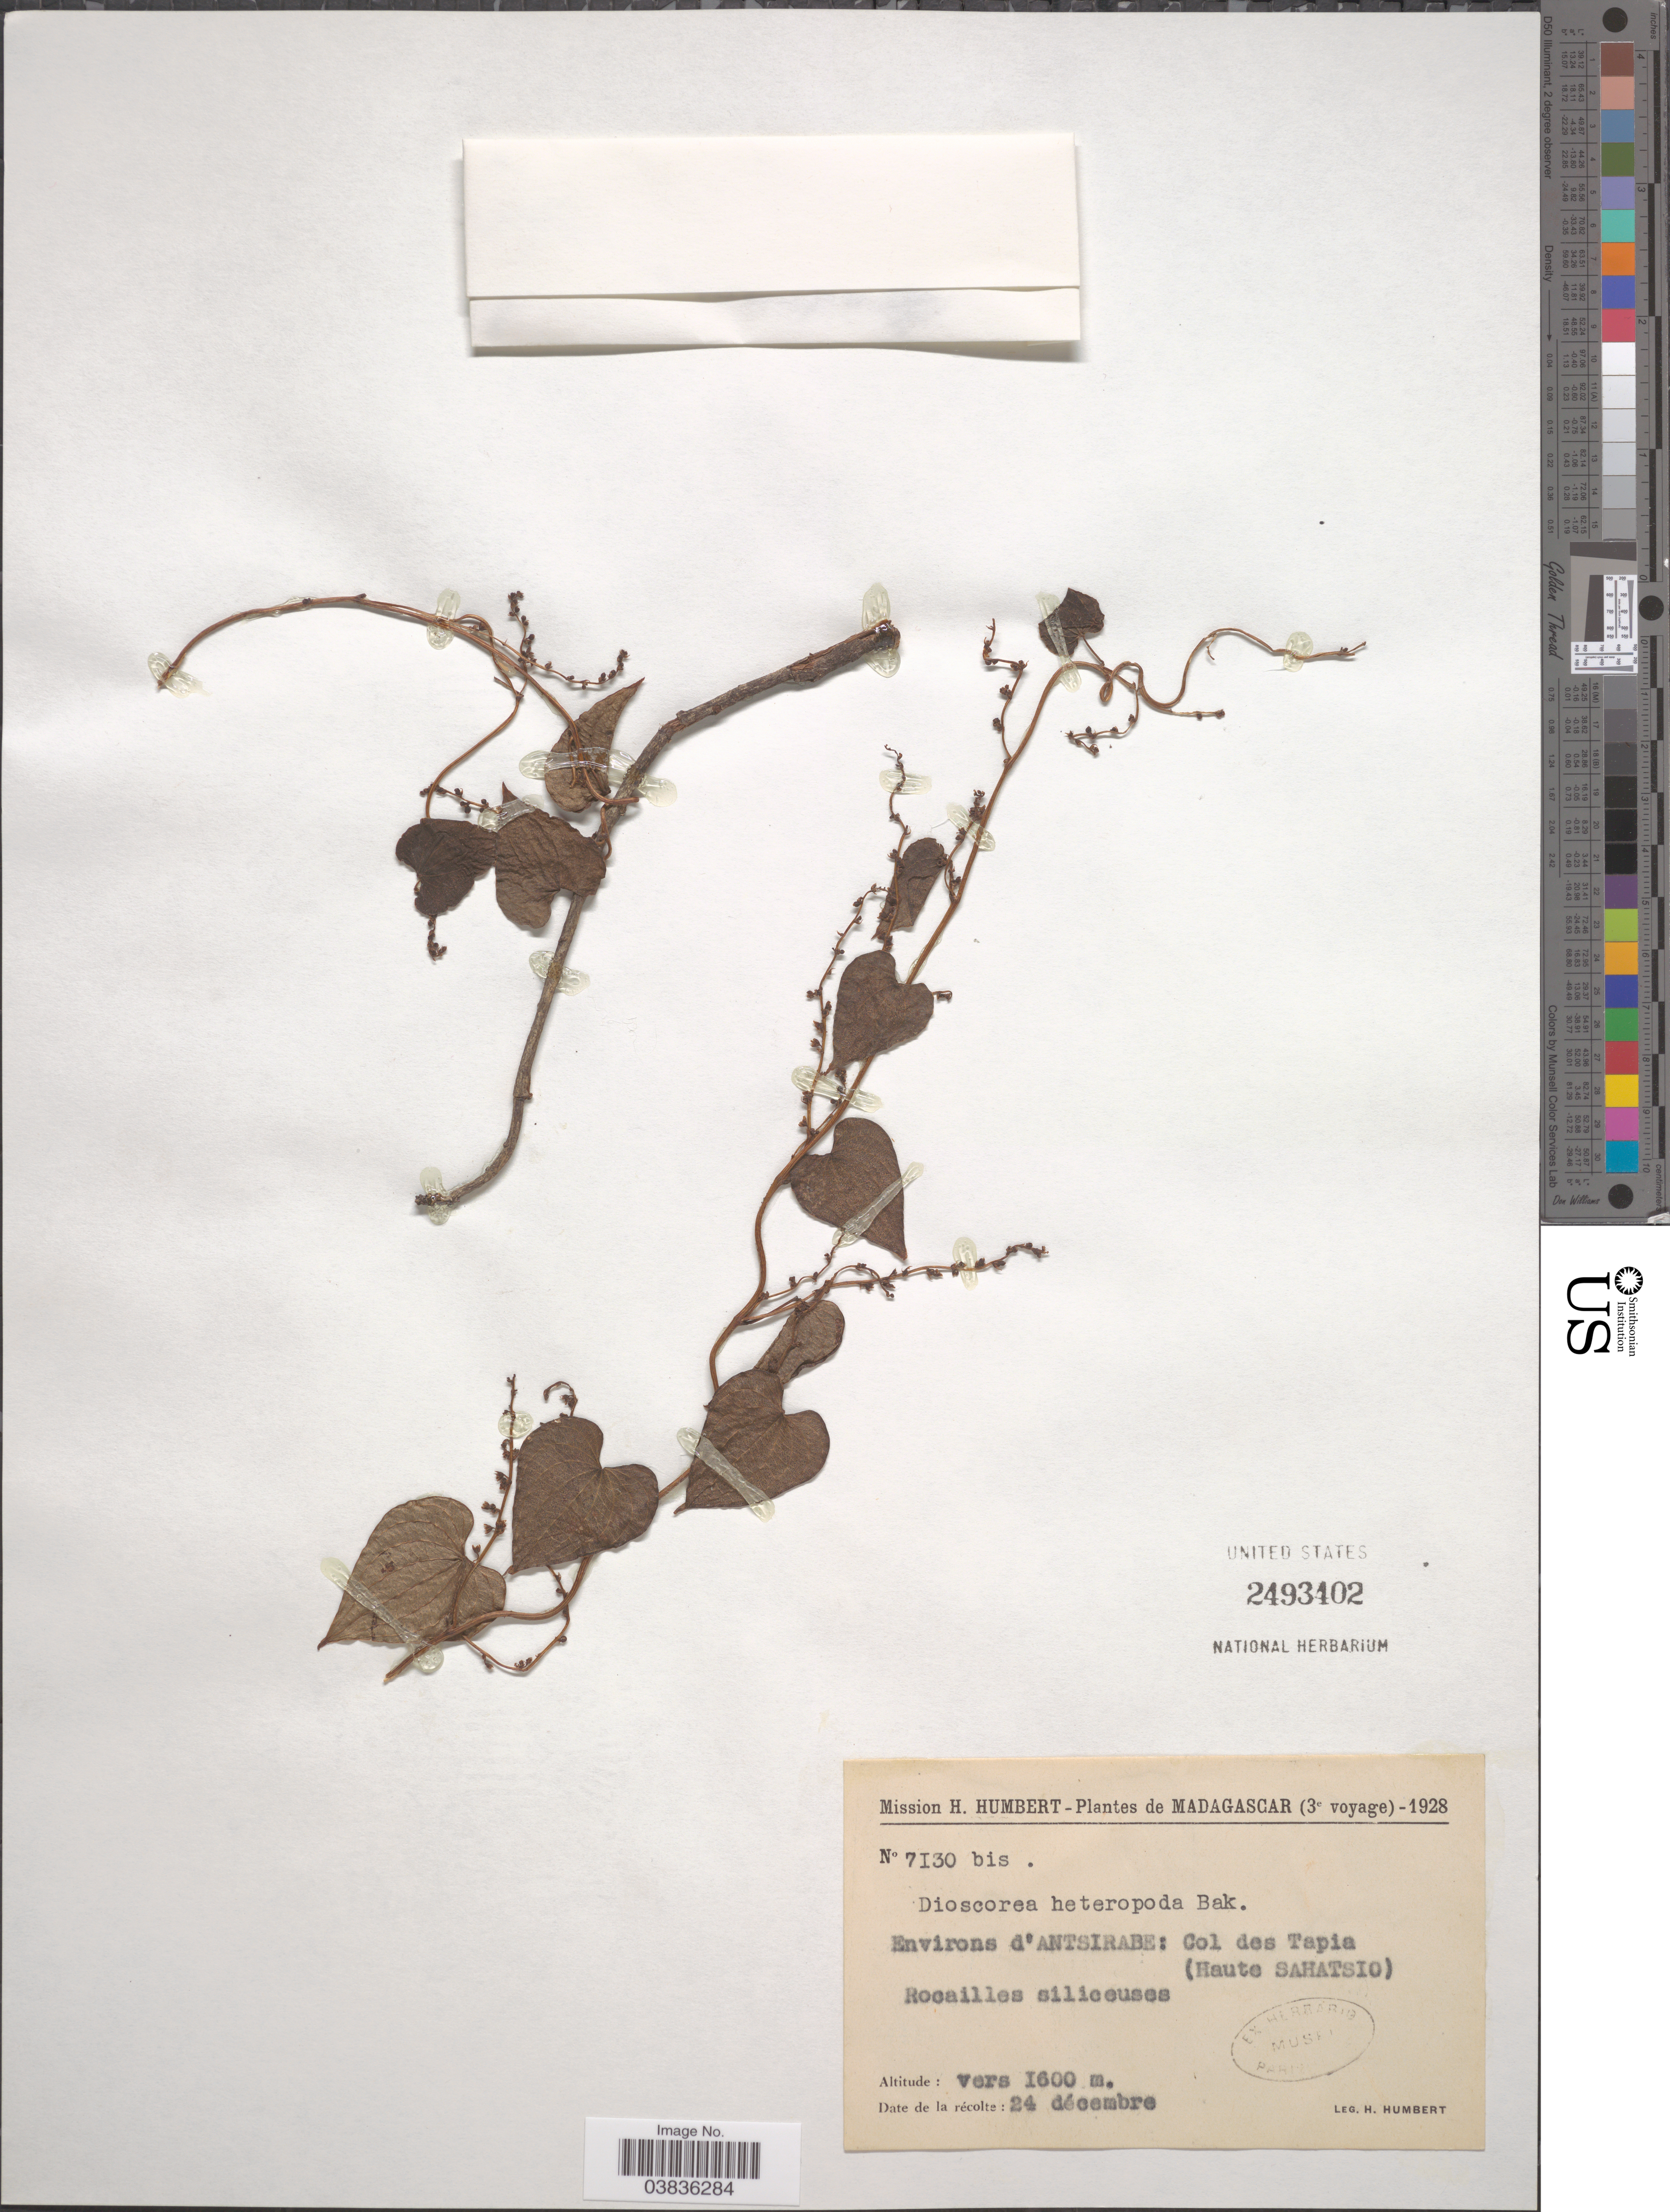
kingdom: Plantae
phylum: Tracheophyta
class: Liliopsida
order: Dioscoreales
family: Dioscoreaceae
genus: Dioscorea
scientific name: Dioscorea heteropoda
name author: Baker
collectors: H. Humbert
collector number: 7130 bis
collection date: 1928-12-24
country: Madagascar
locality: Environs d'Antsirabe: Col des Tapia (Haute Sahatsio). Rocailles siliceuses.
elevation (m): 1600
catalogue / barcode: US 2493402